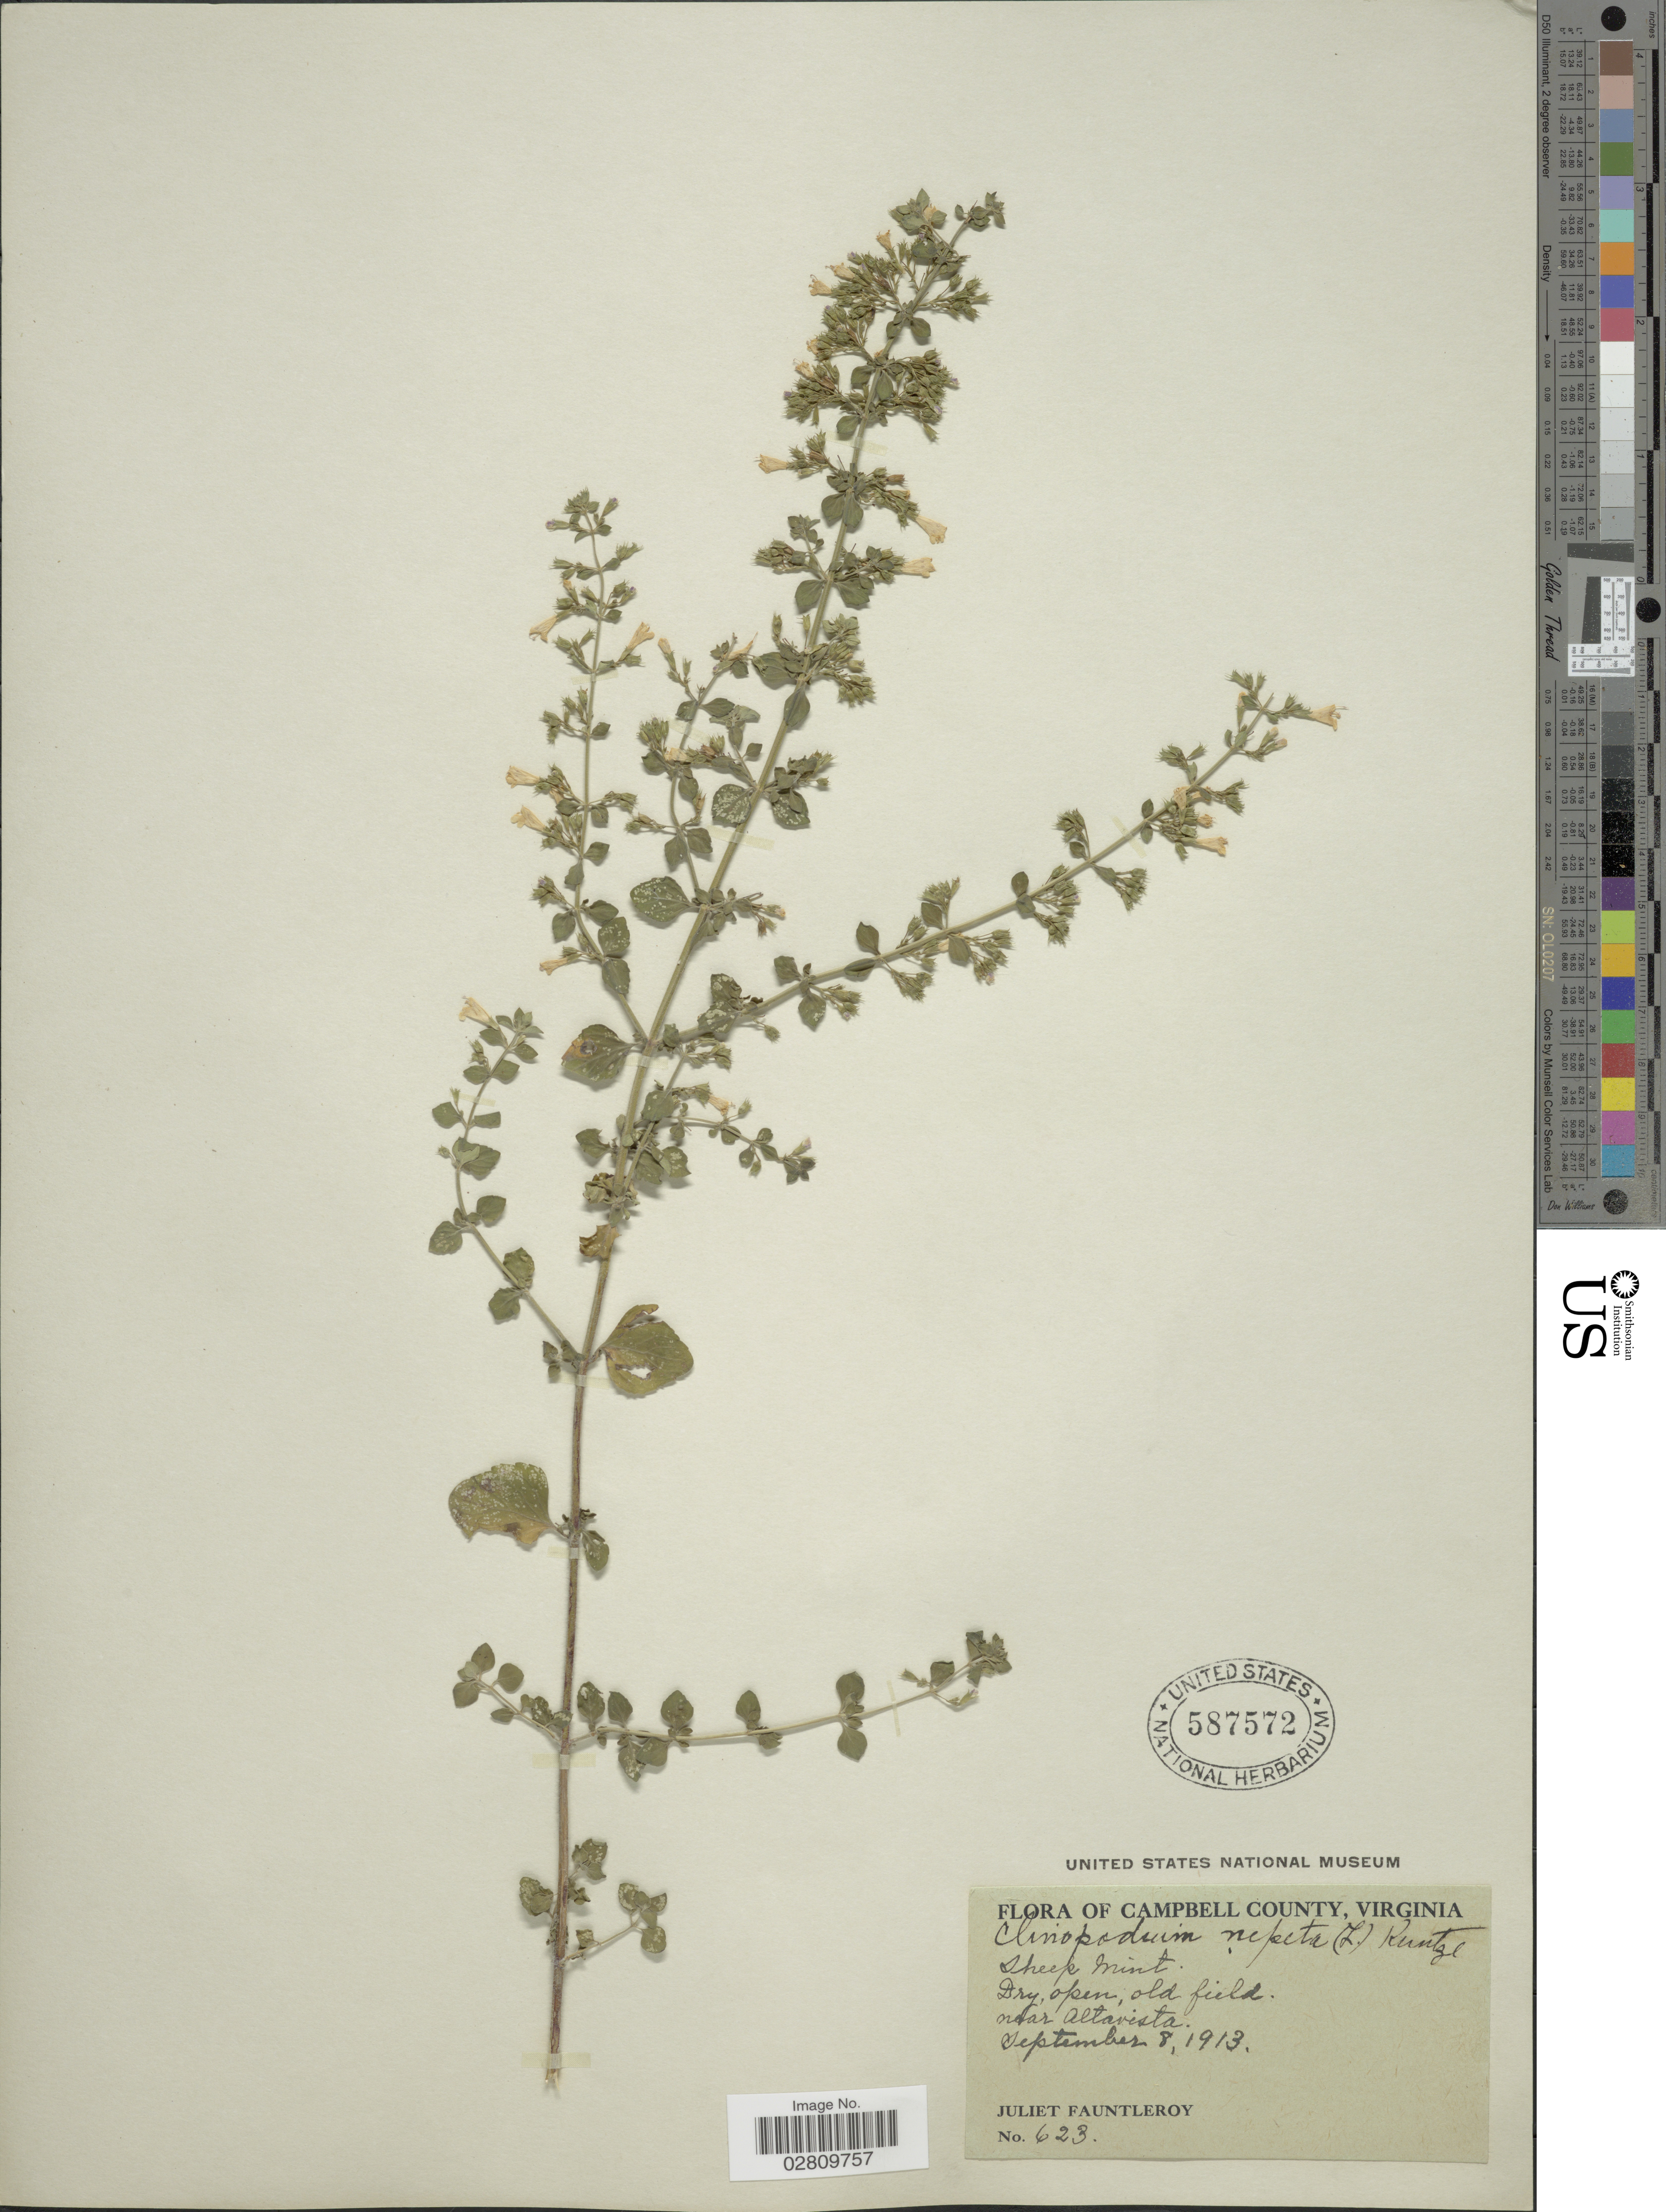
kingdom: Plantae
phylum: Tracheophyta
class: Magnoliopsida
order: Lamiales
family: Lamiaceae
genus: Clinopodium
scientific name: Clinopodium nepeta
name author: (L.) Kuntze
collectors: J. Fauntleroy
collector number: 623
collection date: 1913-09-08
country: United States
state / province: Virginia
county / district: Campbell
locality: Campbell County, near Altavista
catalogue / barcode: US 587572